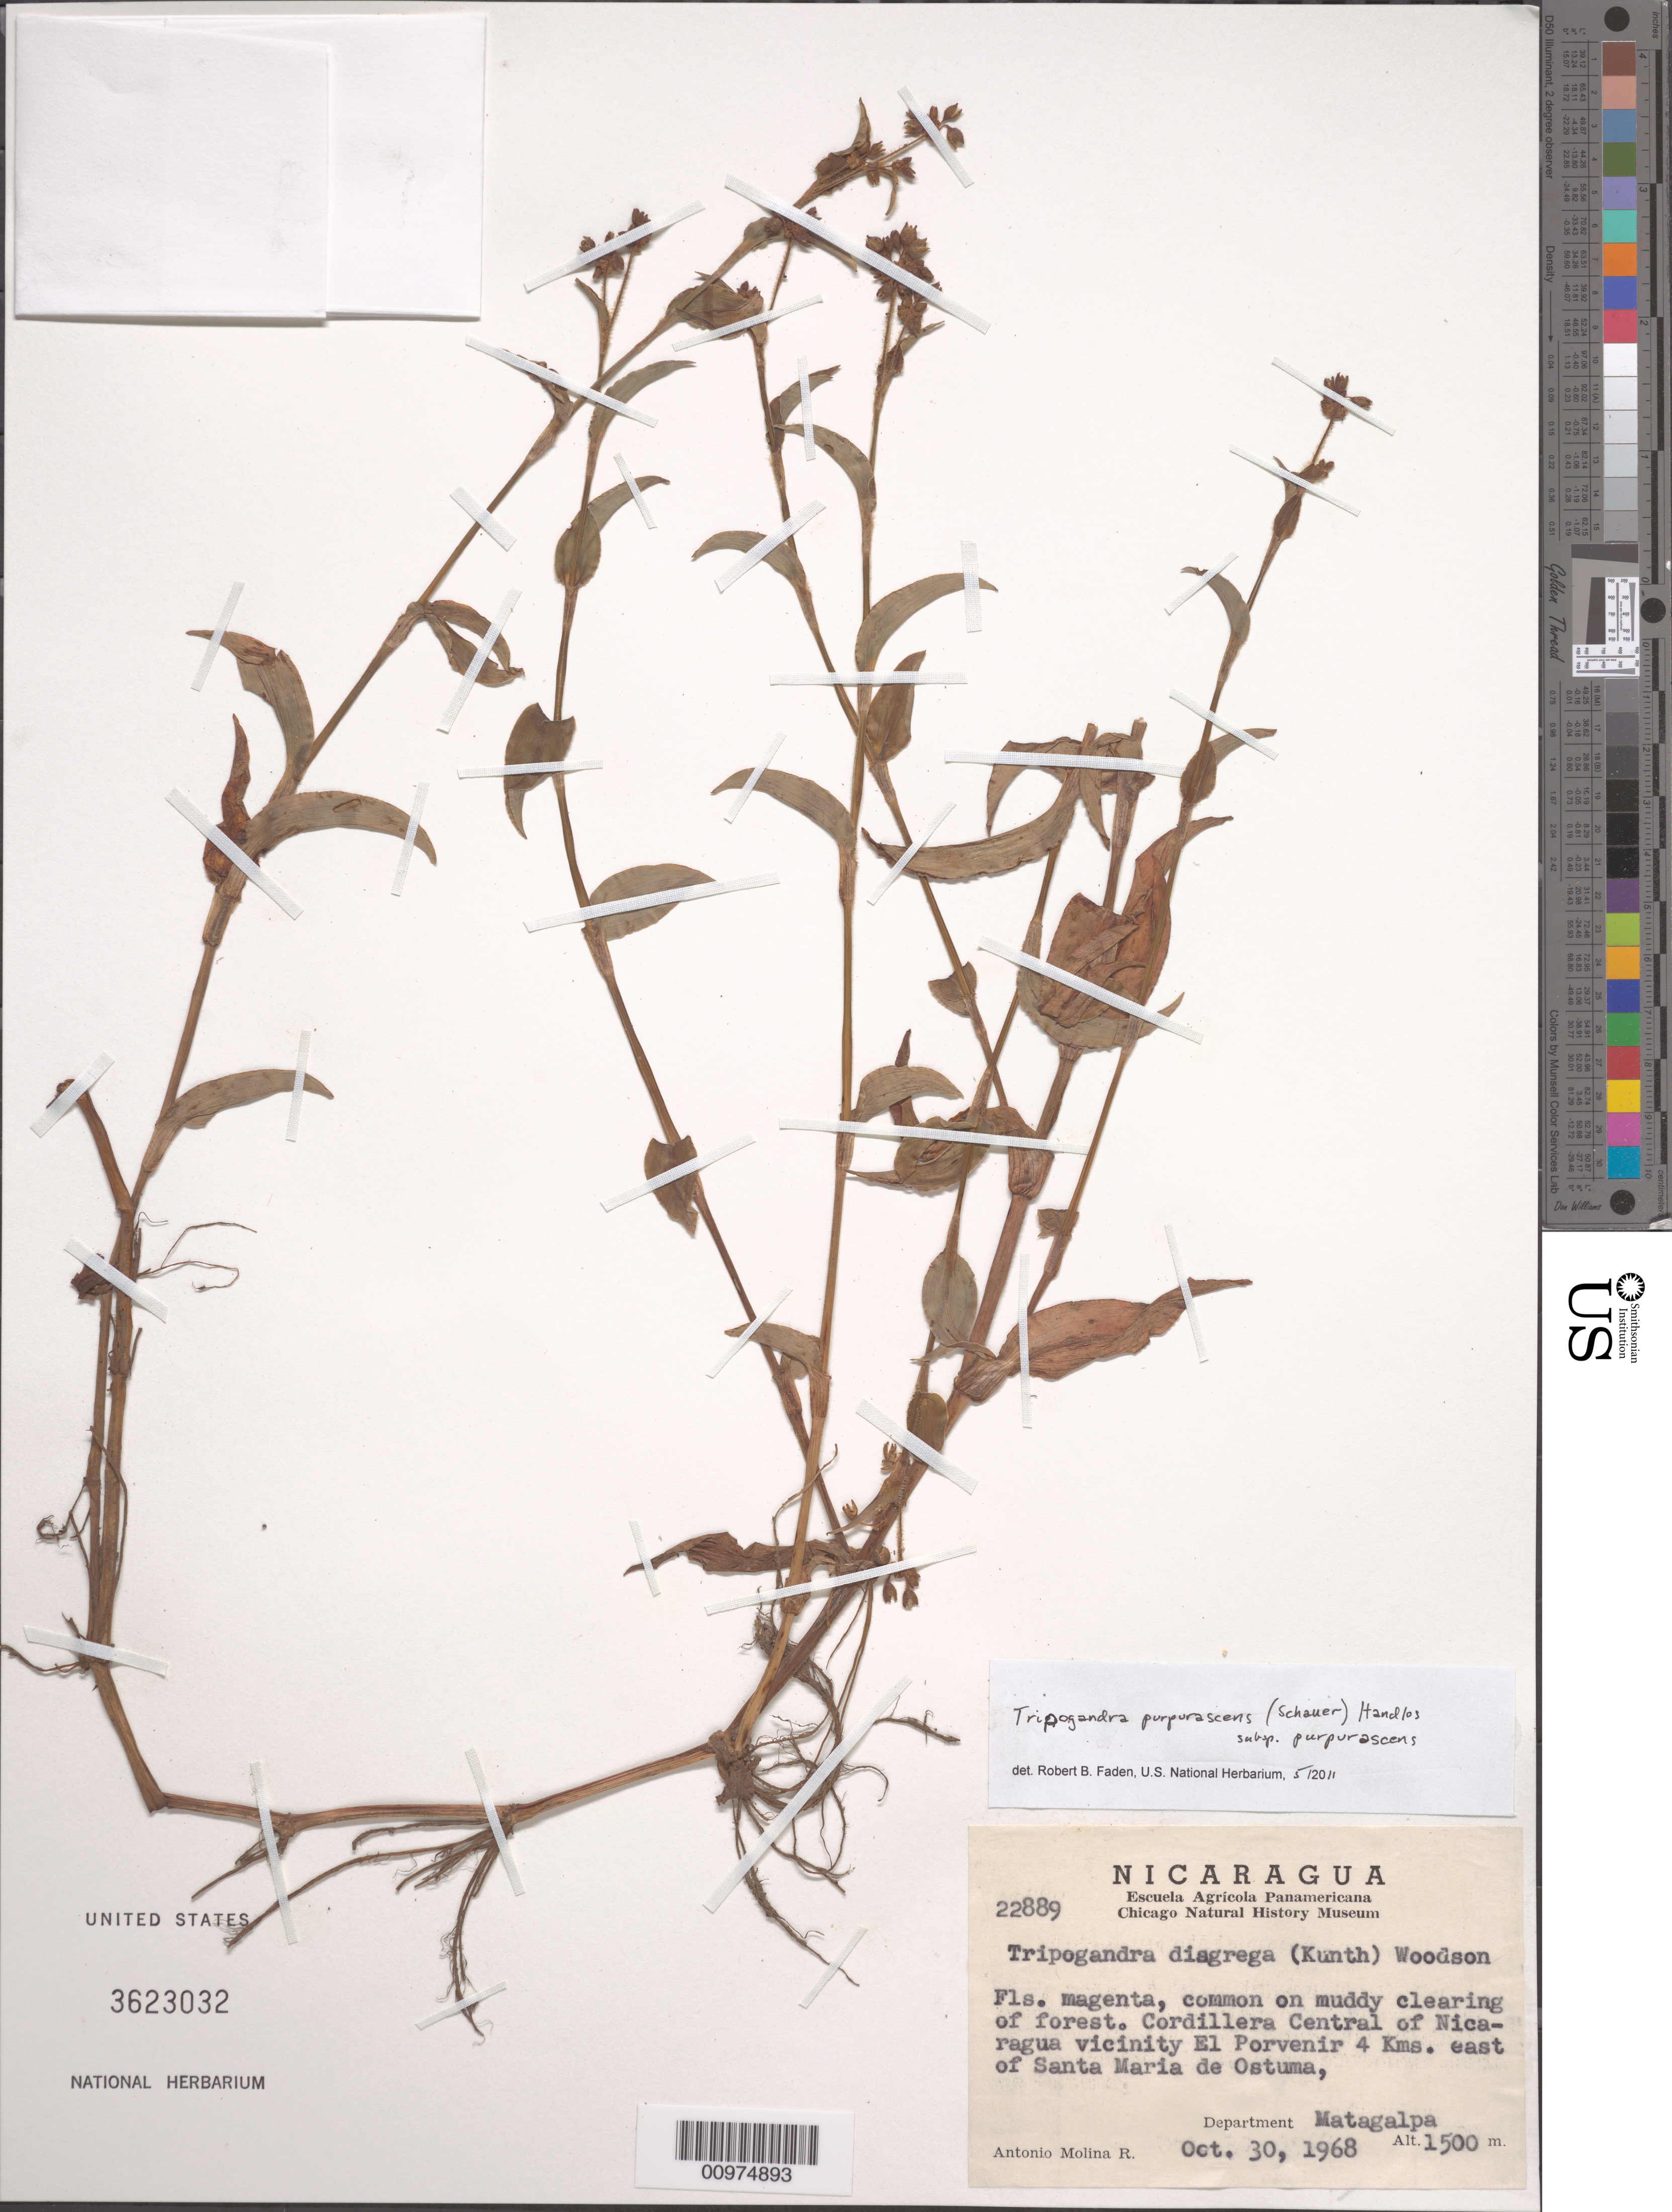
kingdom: Plantae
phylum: Tracheophyta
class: Liliopsida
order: Commelinales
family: Commelinaceae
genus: Tripogandra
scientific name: Tripogandra purpurascens subsp. purpurascens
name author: (S. Schauer) Handlos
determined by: Faden, Robert B., (US), Smithsonian Institution - National Museum of Natural History (UNITED STATES)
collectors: A. Molina R.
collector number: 22889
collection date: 1968-10-30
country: Nicaragua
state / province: Matagalpa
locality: Cordillera Central of Nicaragua, vicinity El Porvenir, 4 kms. east of Santa Maria de Ostuma.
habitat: common on muddy clearing of forest.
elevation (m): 1500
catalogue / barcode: US 3623032